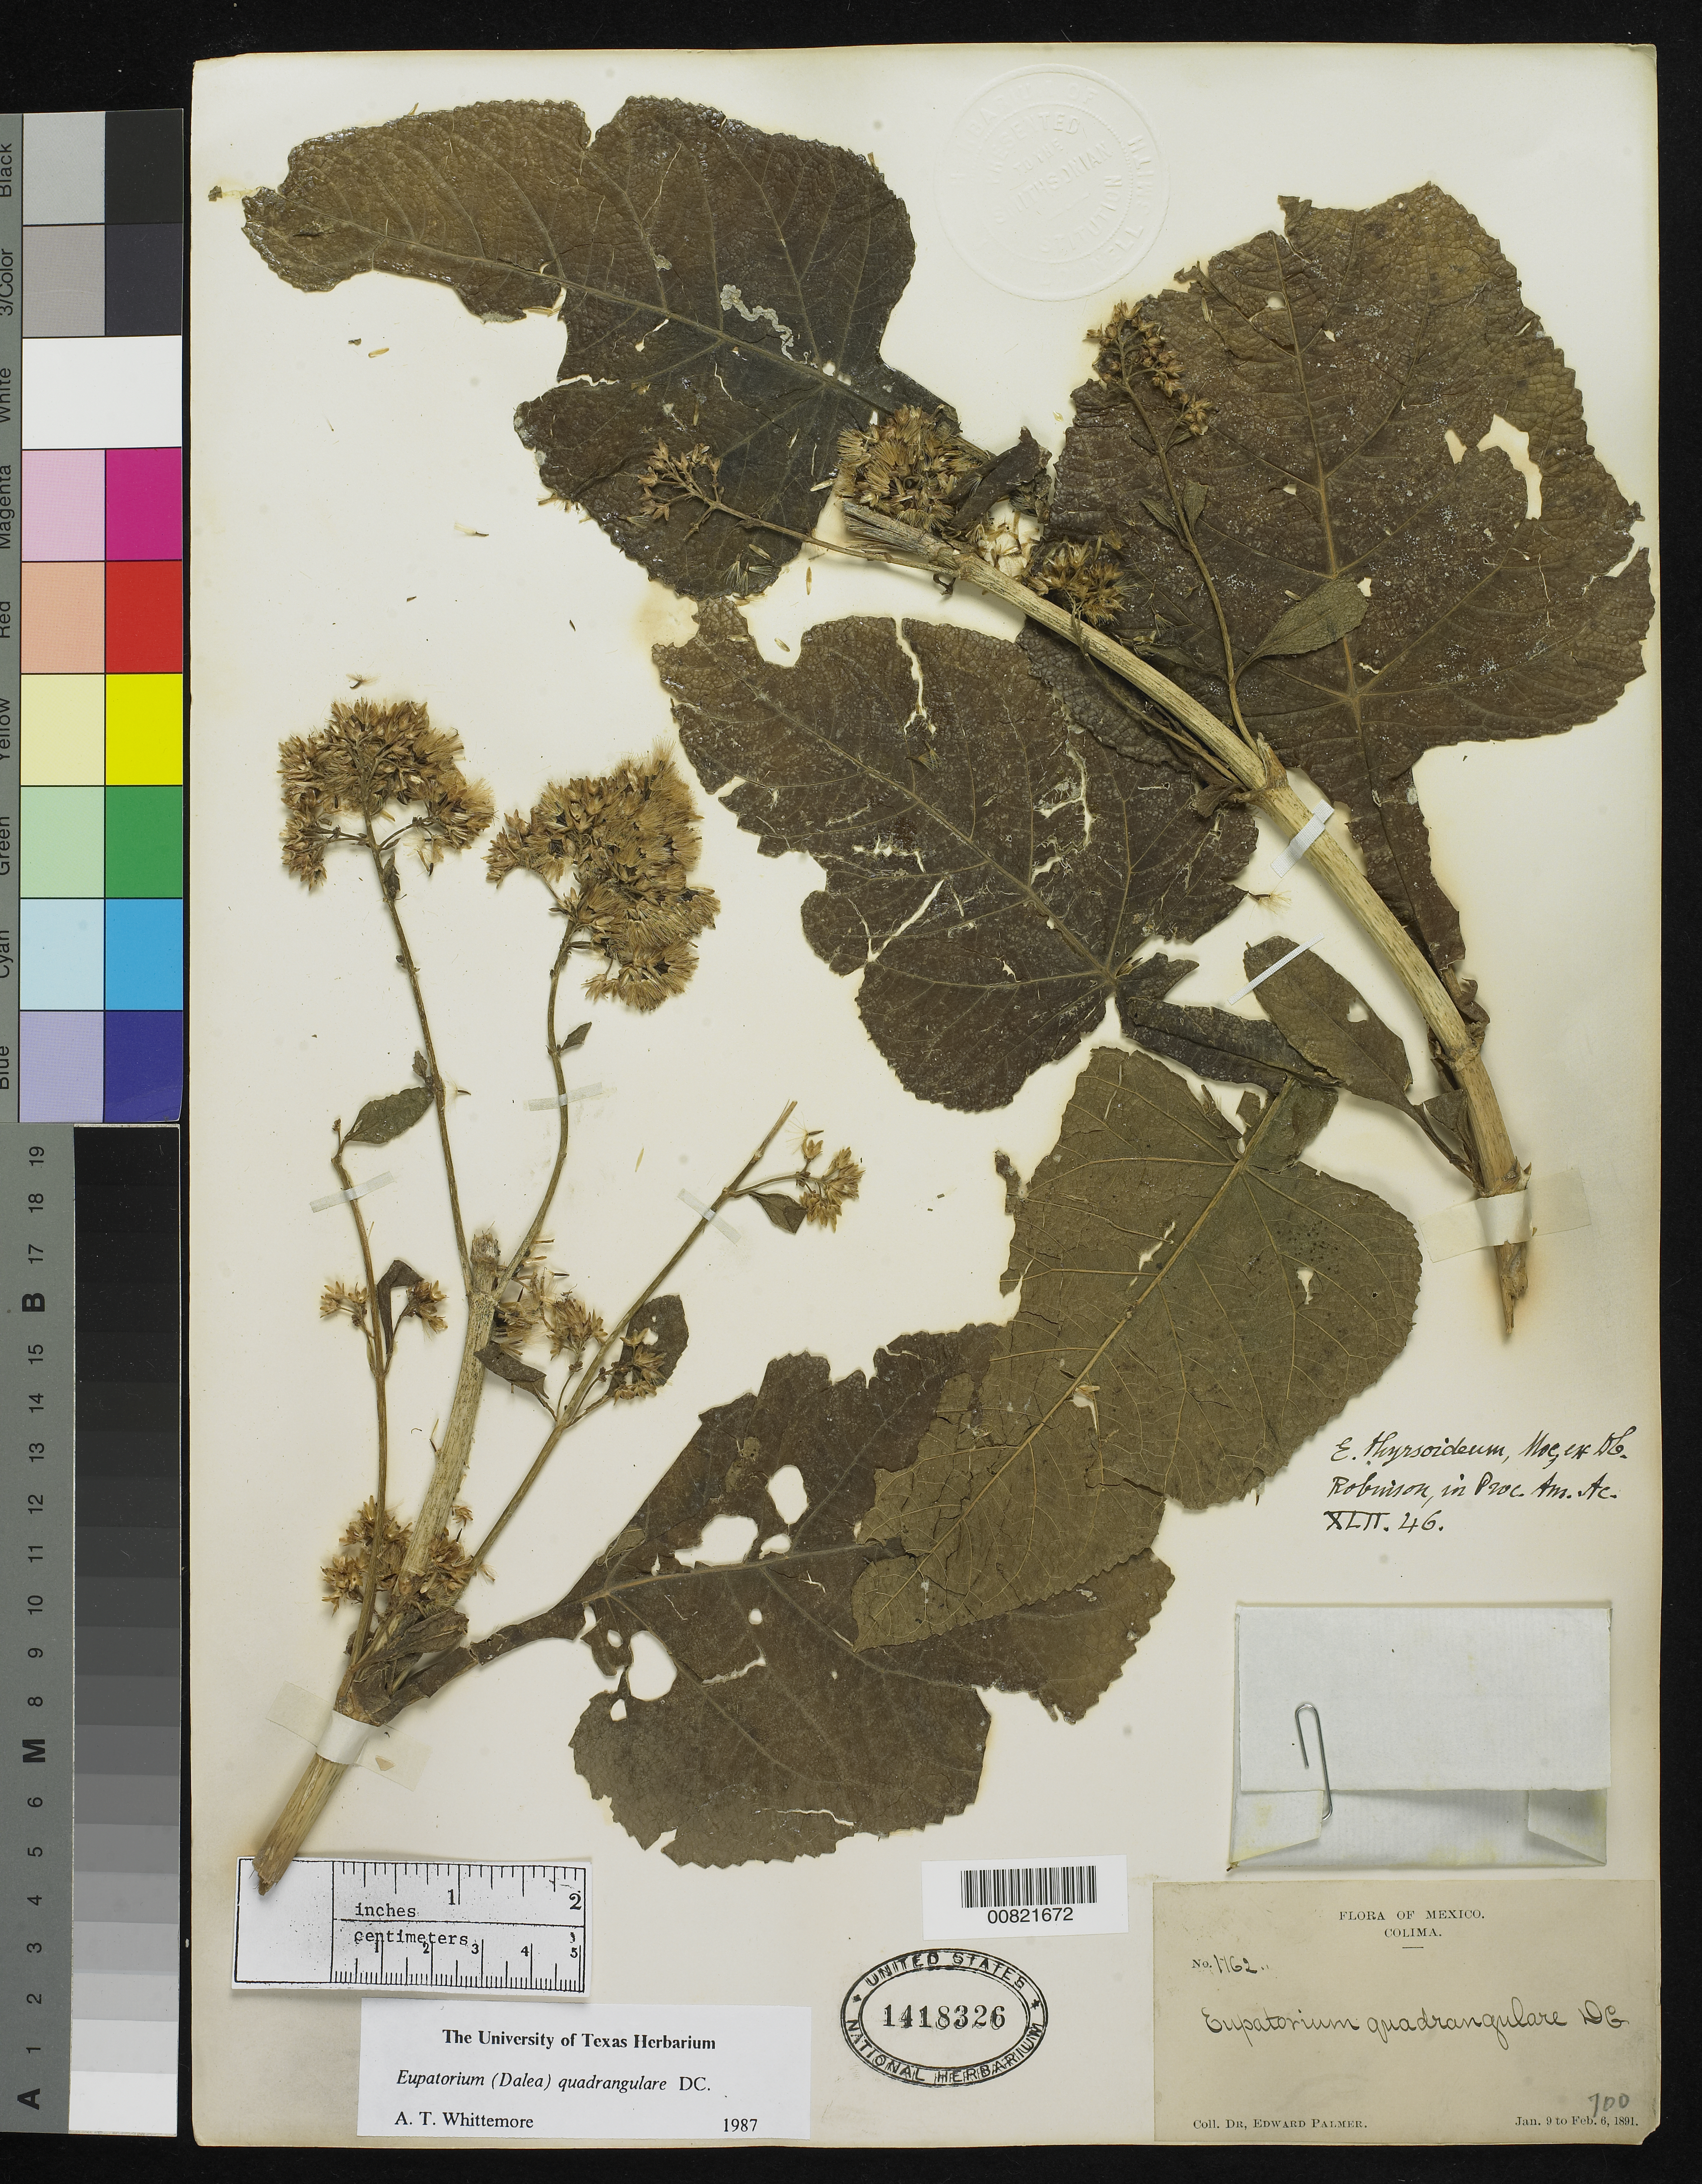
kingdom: Plantae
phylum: Tracheophyta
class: Magnoliopsida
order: Asterales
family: Asteraceae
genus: Critonia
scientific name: Critonia quadrangularis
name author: (DC.) R.M. King & H. Rob.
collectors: E. Palmer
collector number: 1162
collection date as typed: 09 Jan 1891 to 06 Feb 1891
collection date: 1891-01-09/1891-02-06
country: Mexico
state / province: Colima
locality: Colima.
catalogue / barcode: US 1418326